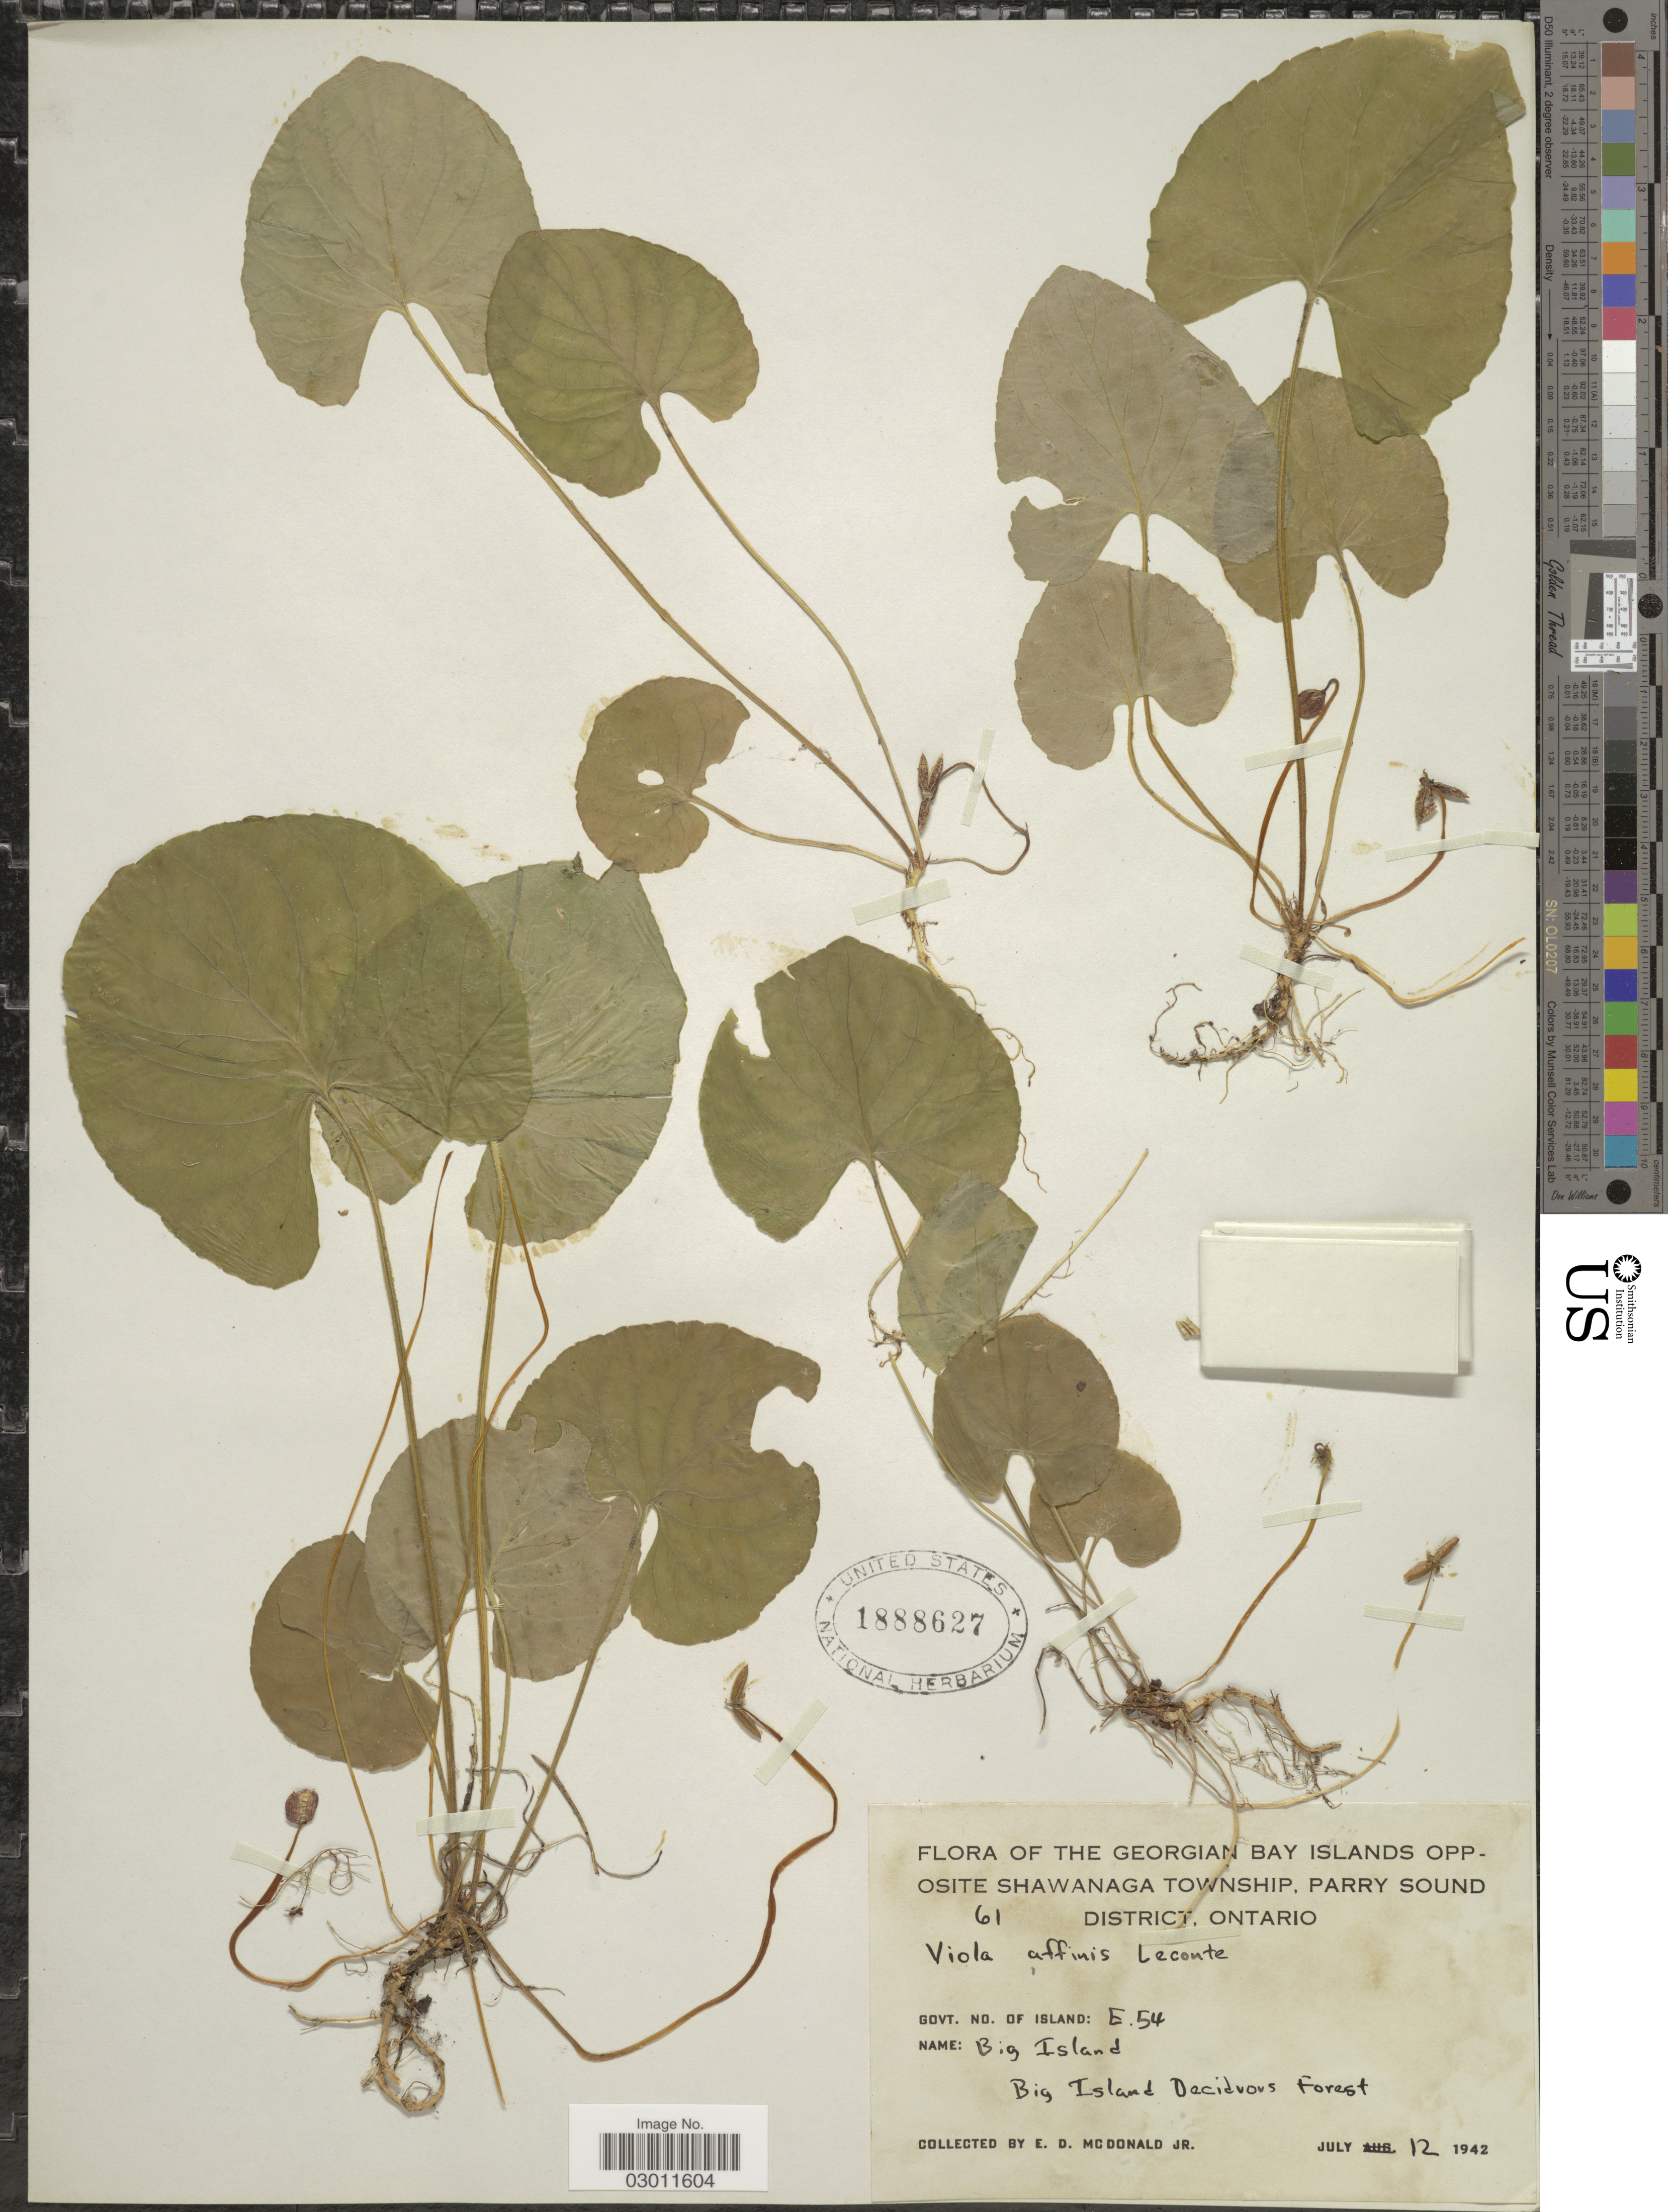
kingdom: Plantae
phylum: Tracheophyta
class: Magnoliopsida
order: Malpighiales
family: Violaceae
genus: Viola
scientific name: Viola affinis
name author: LeConte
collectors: E. D. McDonald Jr.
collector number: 61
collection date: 1942-07-12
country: Canada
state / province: Ontario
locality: The Georgian Bay Islands Opposite Shawanaga Township, Parry Sound District, Govt. No. of Island: E54, Big Island, Big Island Deciduous Forest.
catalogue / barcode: US 1888627